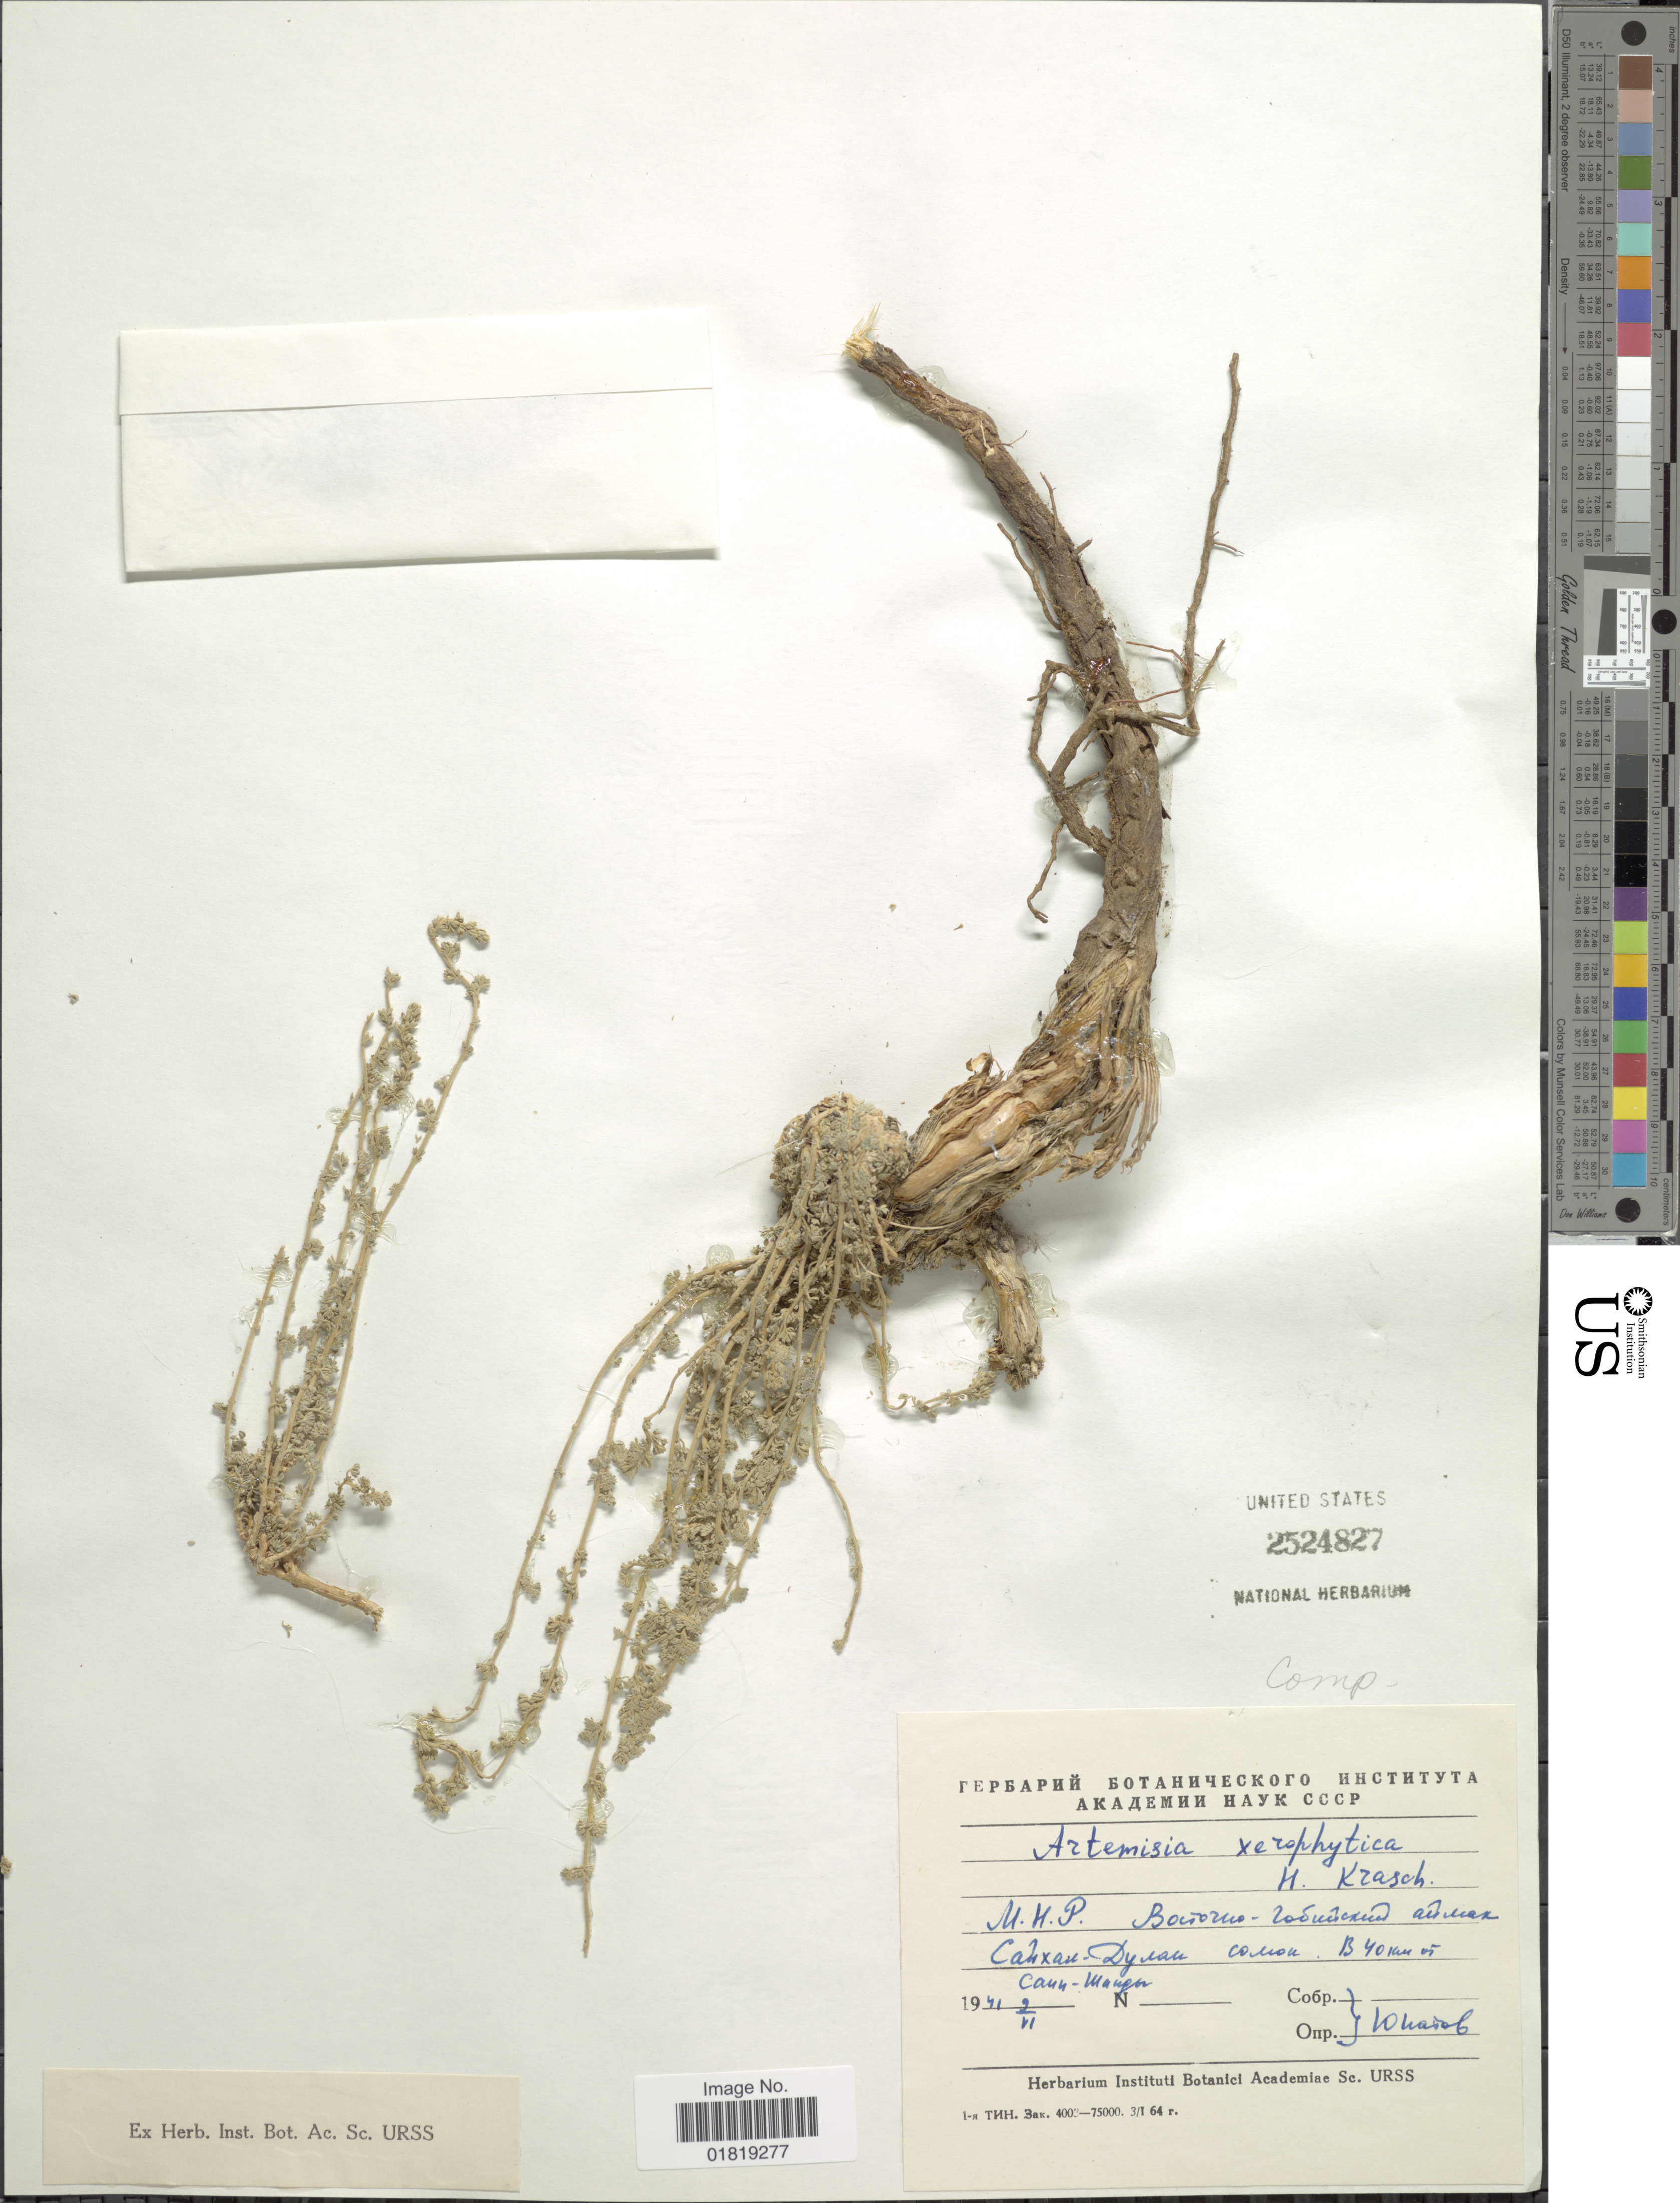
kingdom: Plantae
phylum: Tracheophyta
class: Magnoliopsida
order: Asterales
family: Asteraceae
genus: Artemisia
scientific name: Artemisia xerophytica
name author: Krasch.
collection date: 1941-06-02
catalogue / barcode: US 2524827